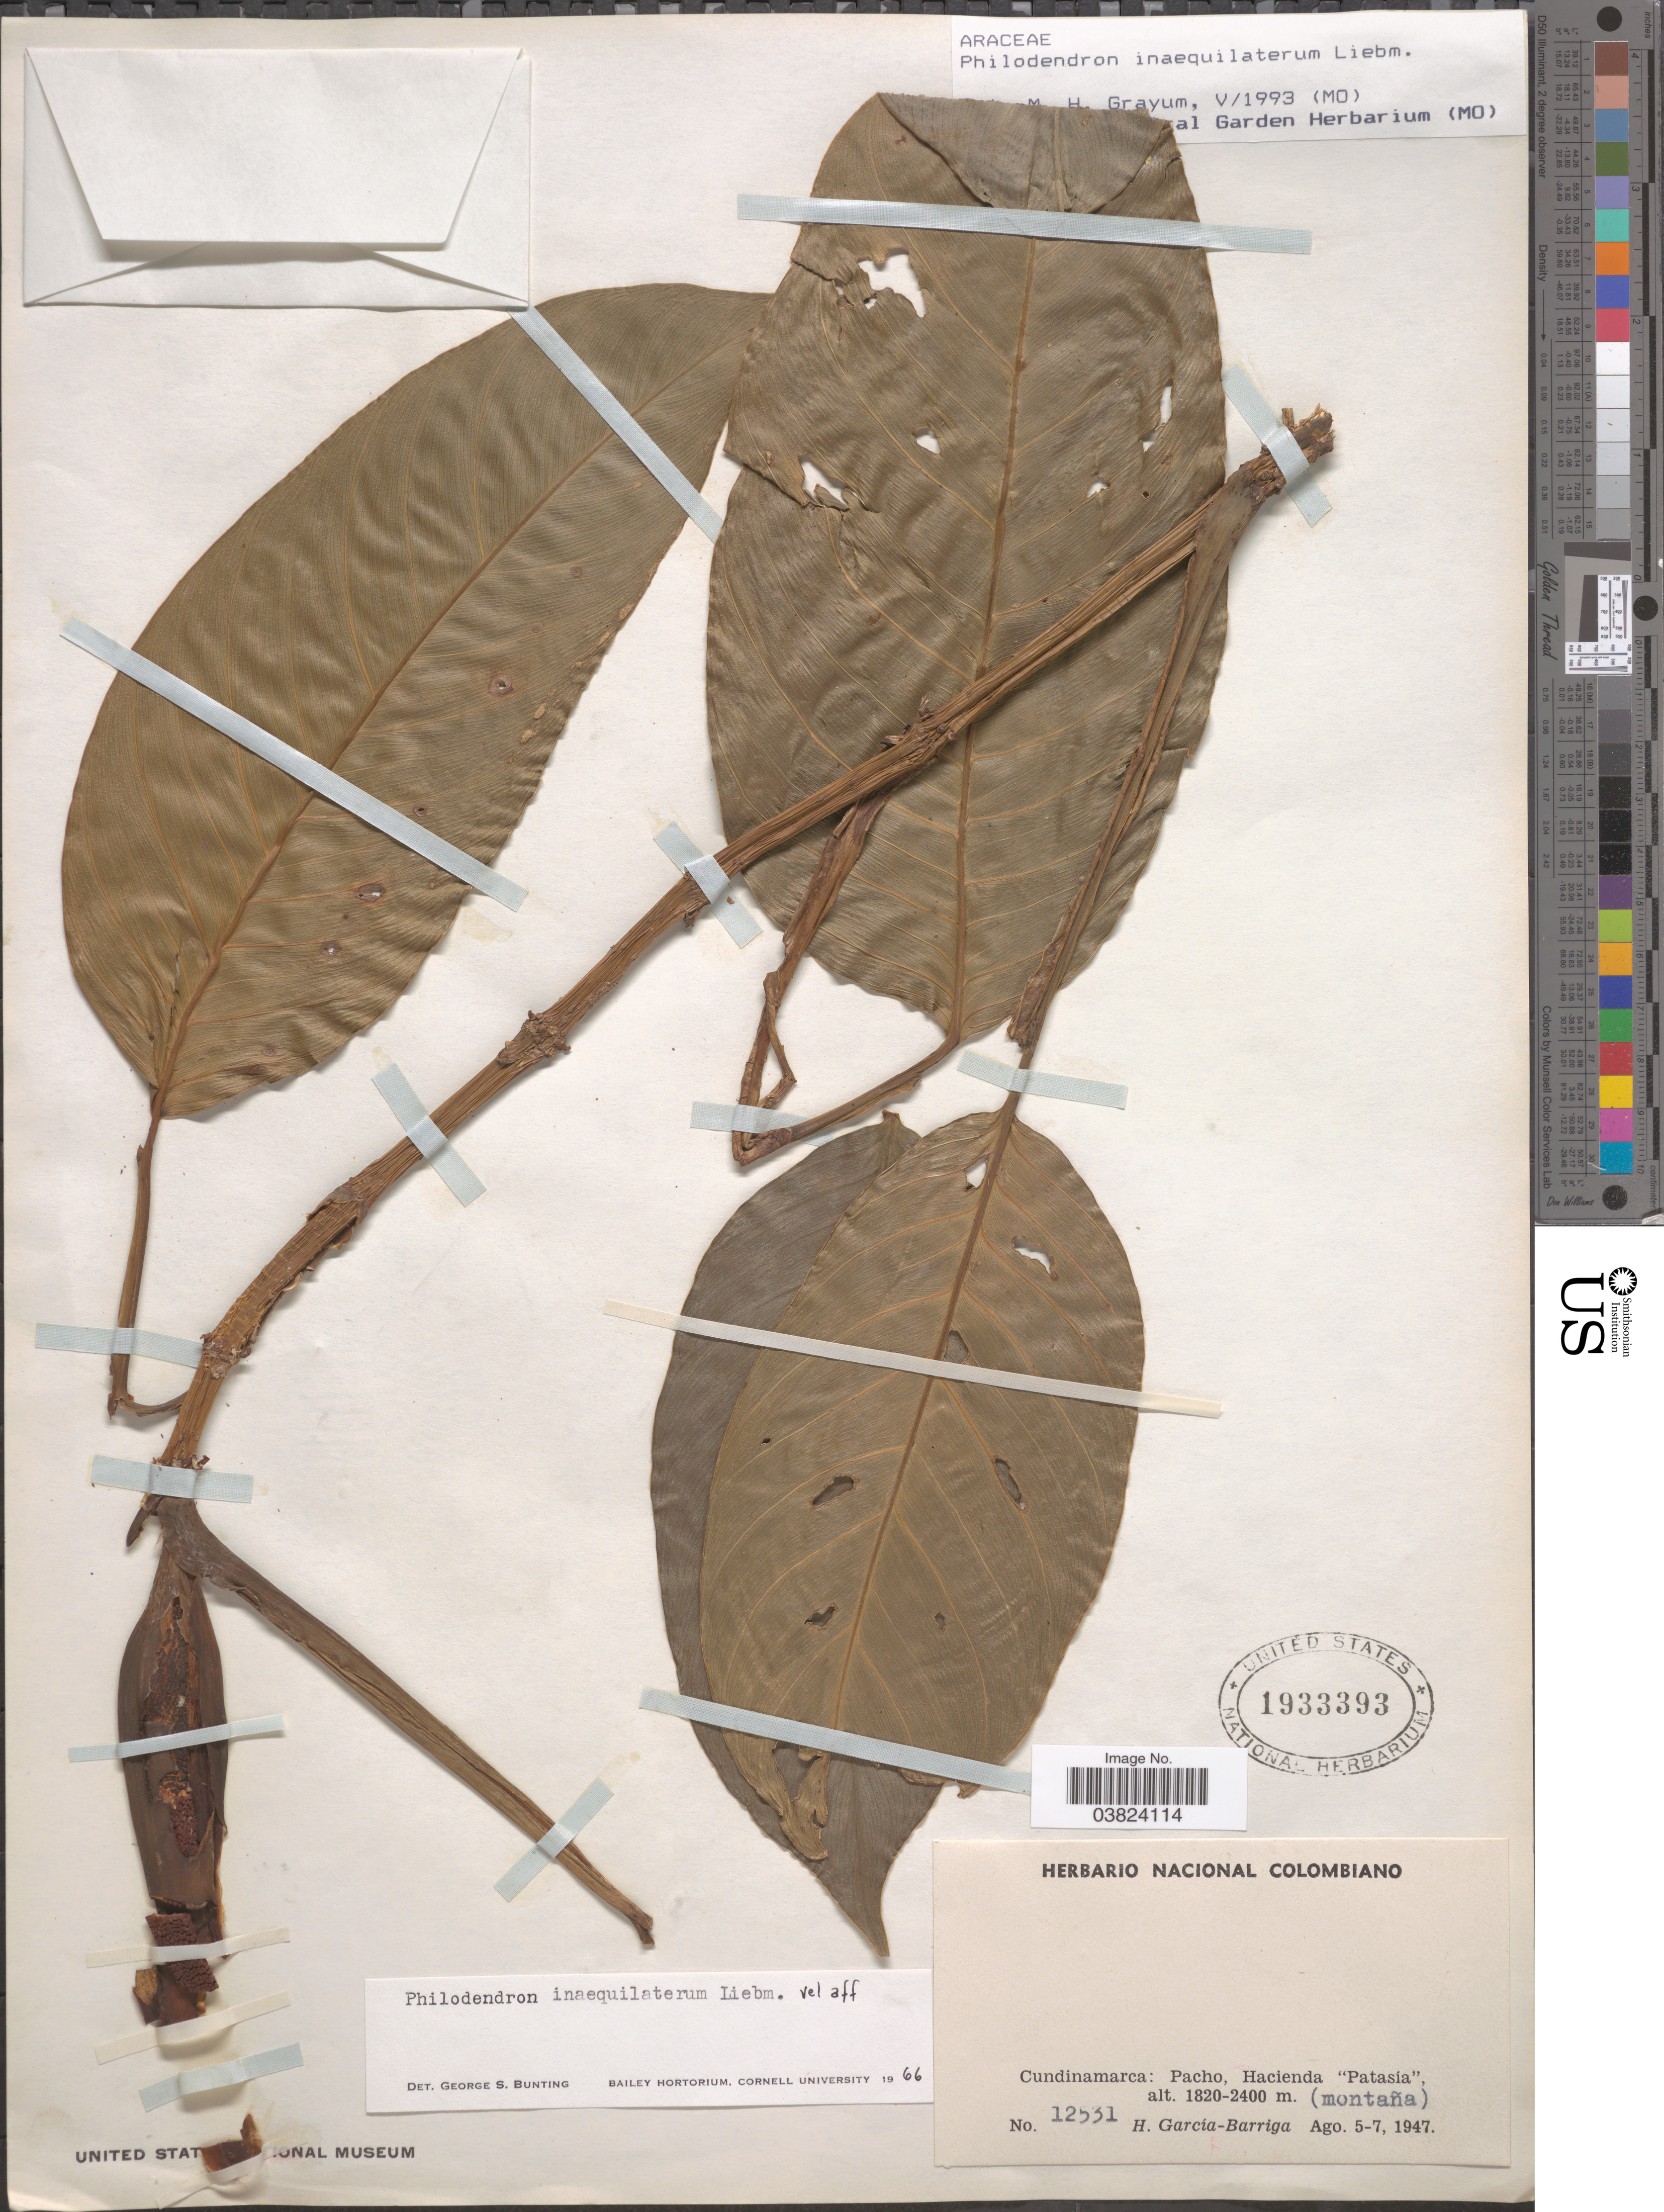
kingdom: Plantae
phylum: Tracheophyta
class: Liliopsida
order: Alismatales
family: Araceae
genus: Philodendron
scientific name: Philodendron inaequilaterum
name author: Liebm.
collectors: H. García Barriga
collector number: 12531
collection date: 1947-08-05/1947-08-07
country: Colombia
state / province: Cundinamarca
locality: Pacho, Hacienda "Patasia".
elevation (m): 1820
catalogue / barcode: US 1933393